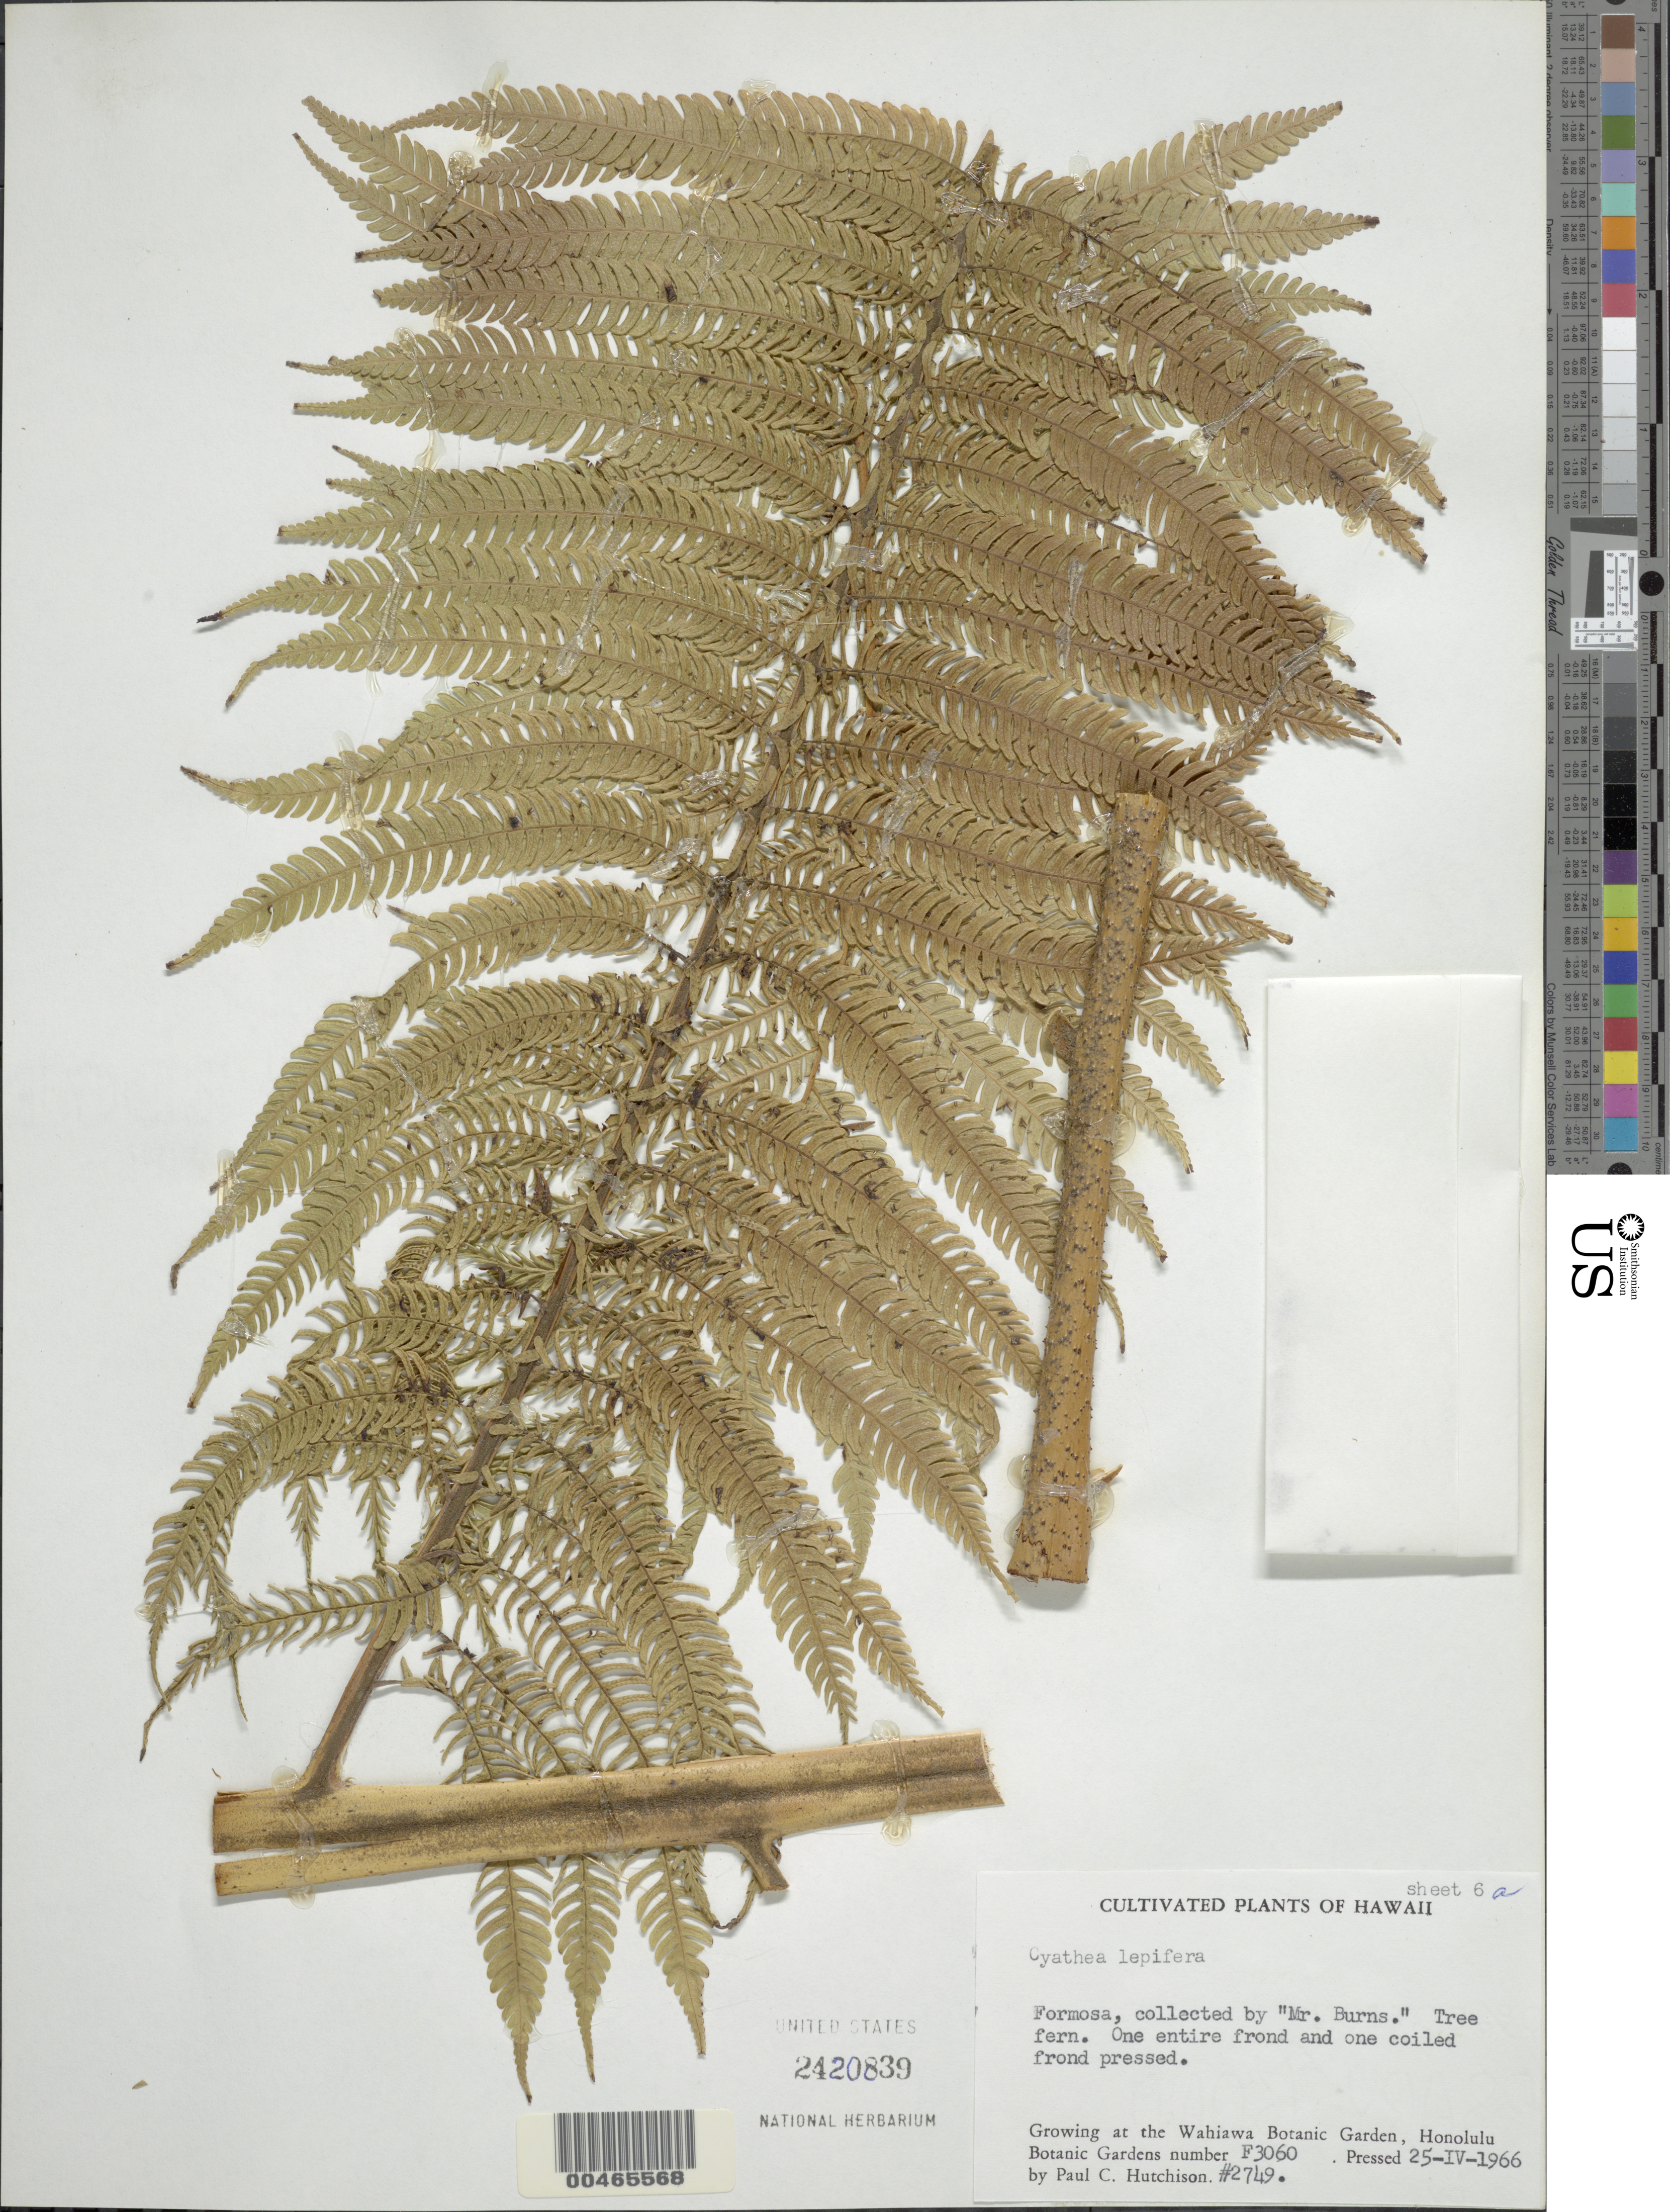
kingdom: Plantae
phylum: Tracheophyta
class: Polypodiopsida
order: Cyatheales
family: Cyatheaceae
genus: Alsophila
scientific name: Alsophila lepifera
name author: J. Sm. ex Hook.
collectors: P. C. Hutchison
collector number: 2749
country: United States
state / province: Hawaii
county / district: Honolulu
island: Oahu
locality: Growing at the Wahiawa Botanic Garden, Honolulu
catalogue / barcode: US 2420839